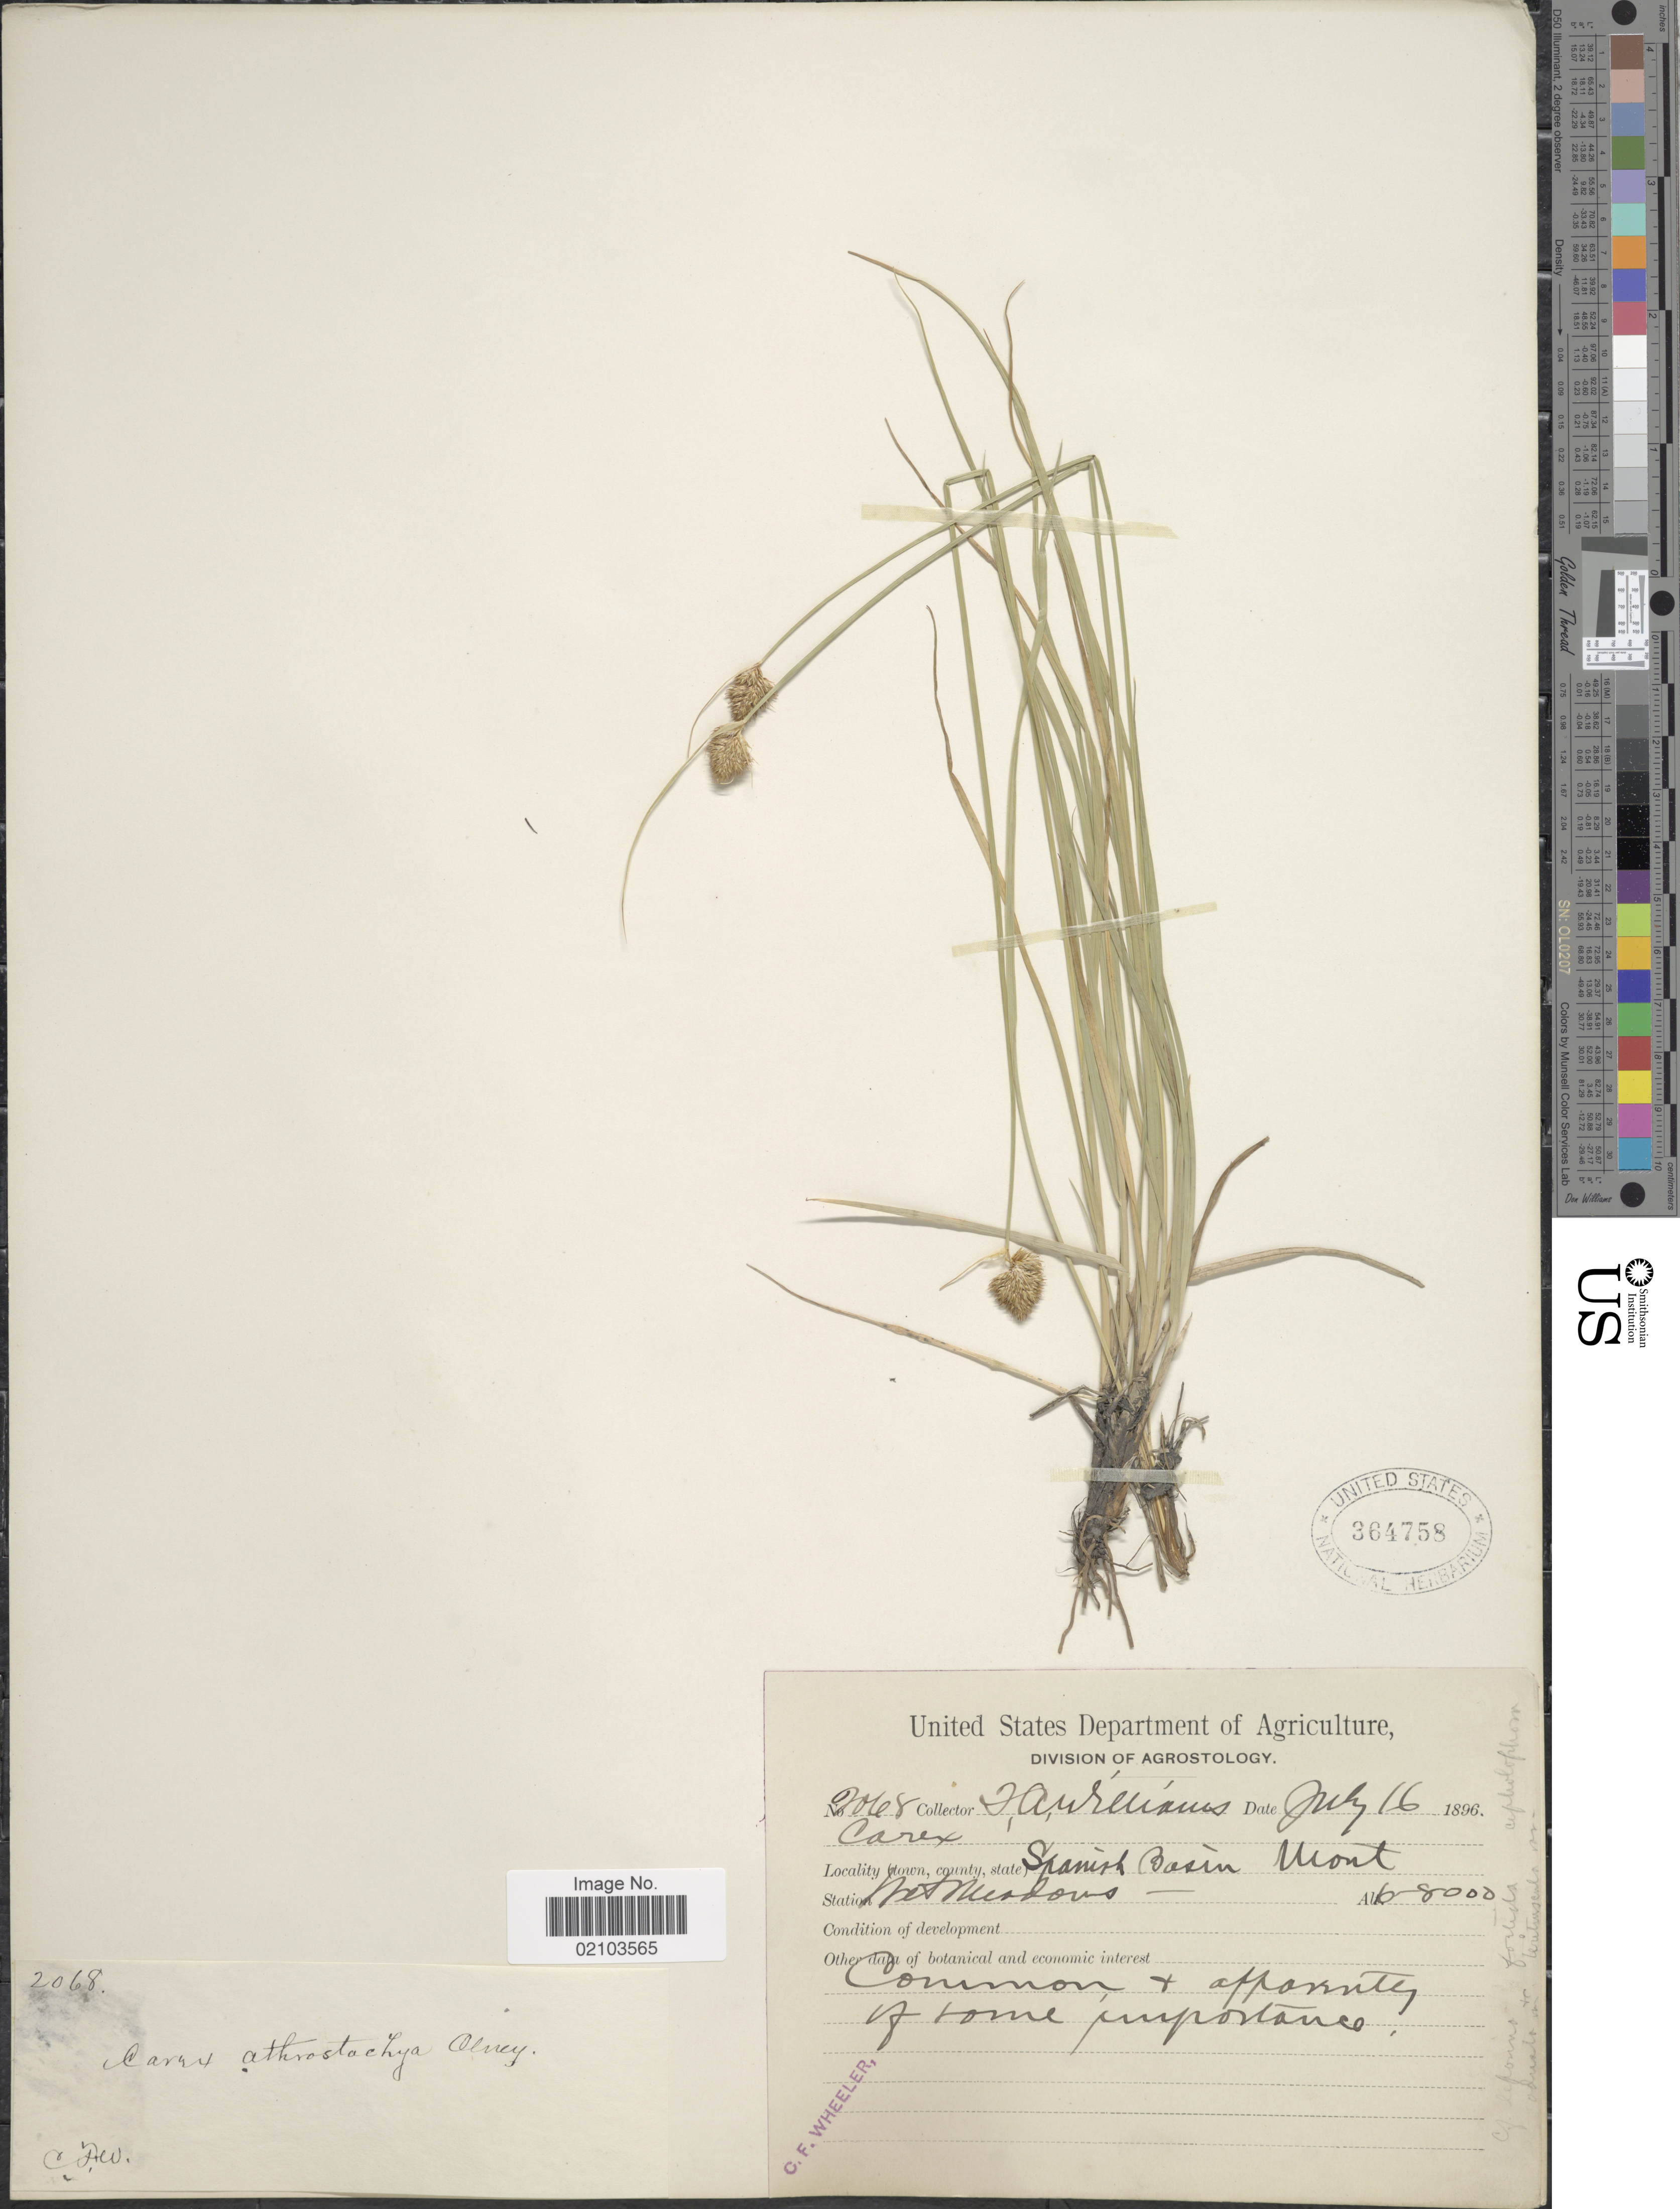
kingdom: Plantae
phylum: Tracheophyta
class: Liliopsida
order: Poales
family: Cyperaceae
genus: Carex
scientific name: Carex athrostachya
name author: Olney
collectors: Mrs. F. A. Williams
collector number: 2068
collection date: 1896-07-16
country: United States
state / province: Montana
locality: Spanish Basin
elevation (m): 1829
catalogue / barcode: US 364758